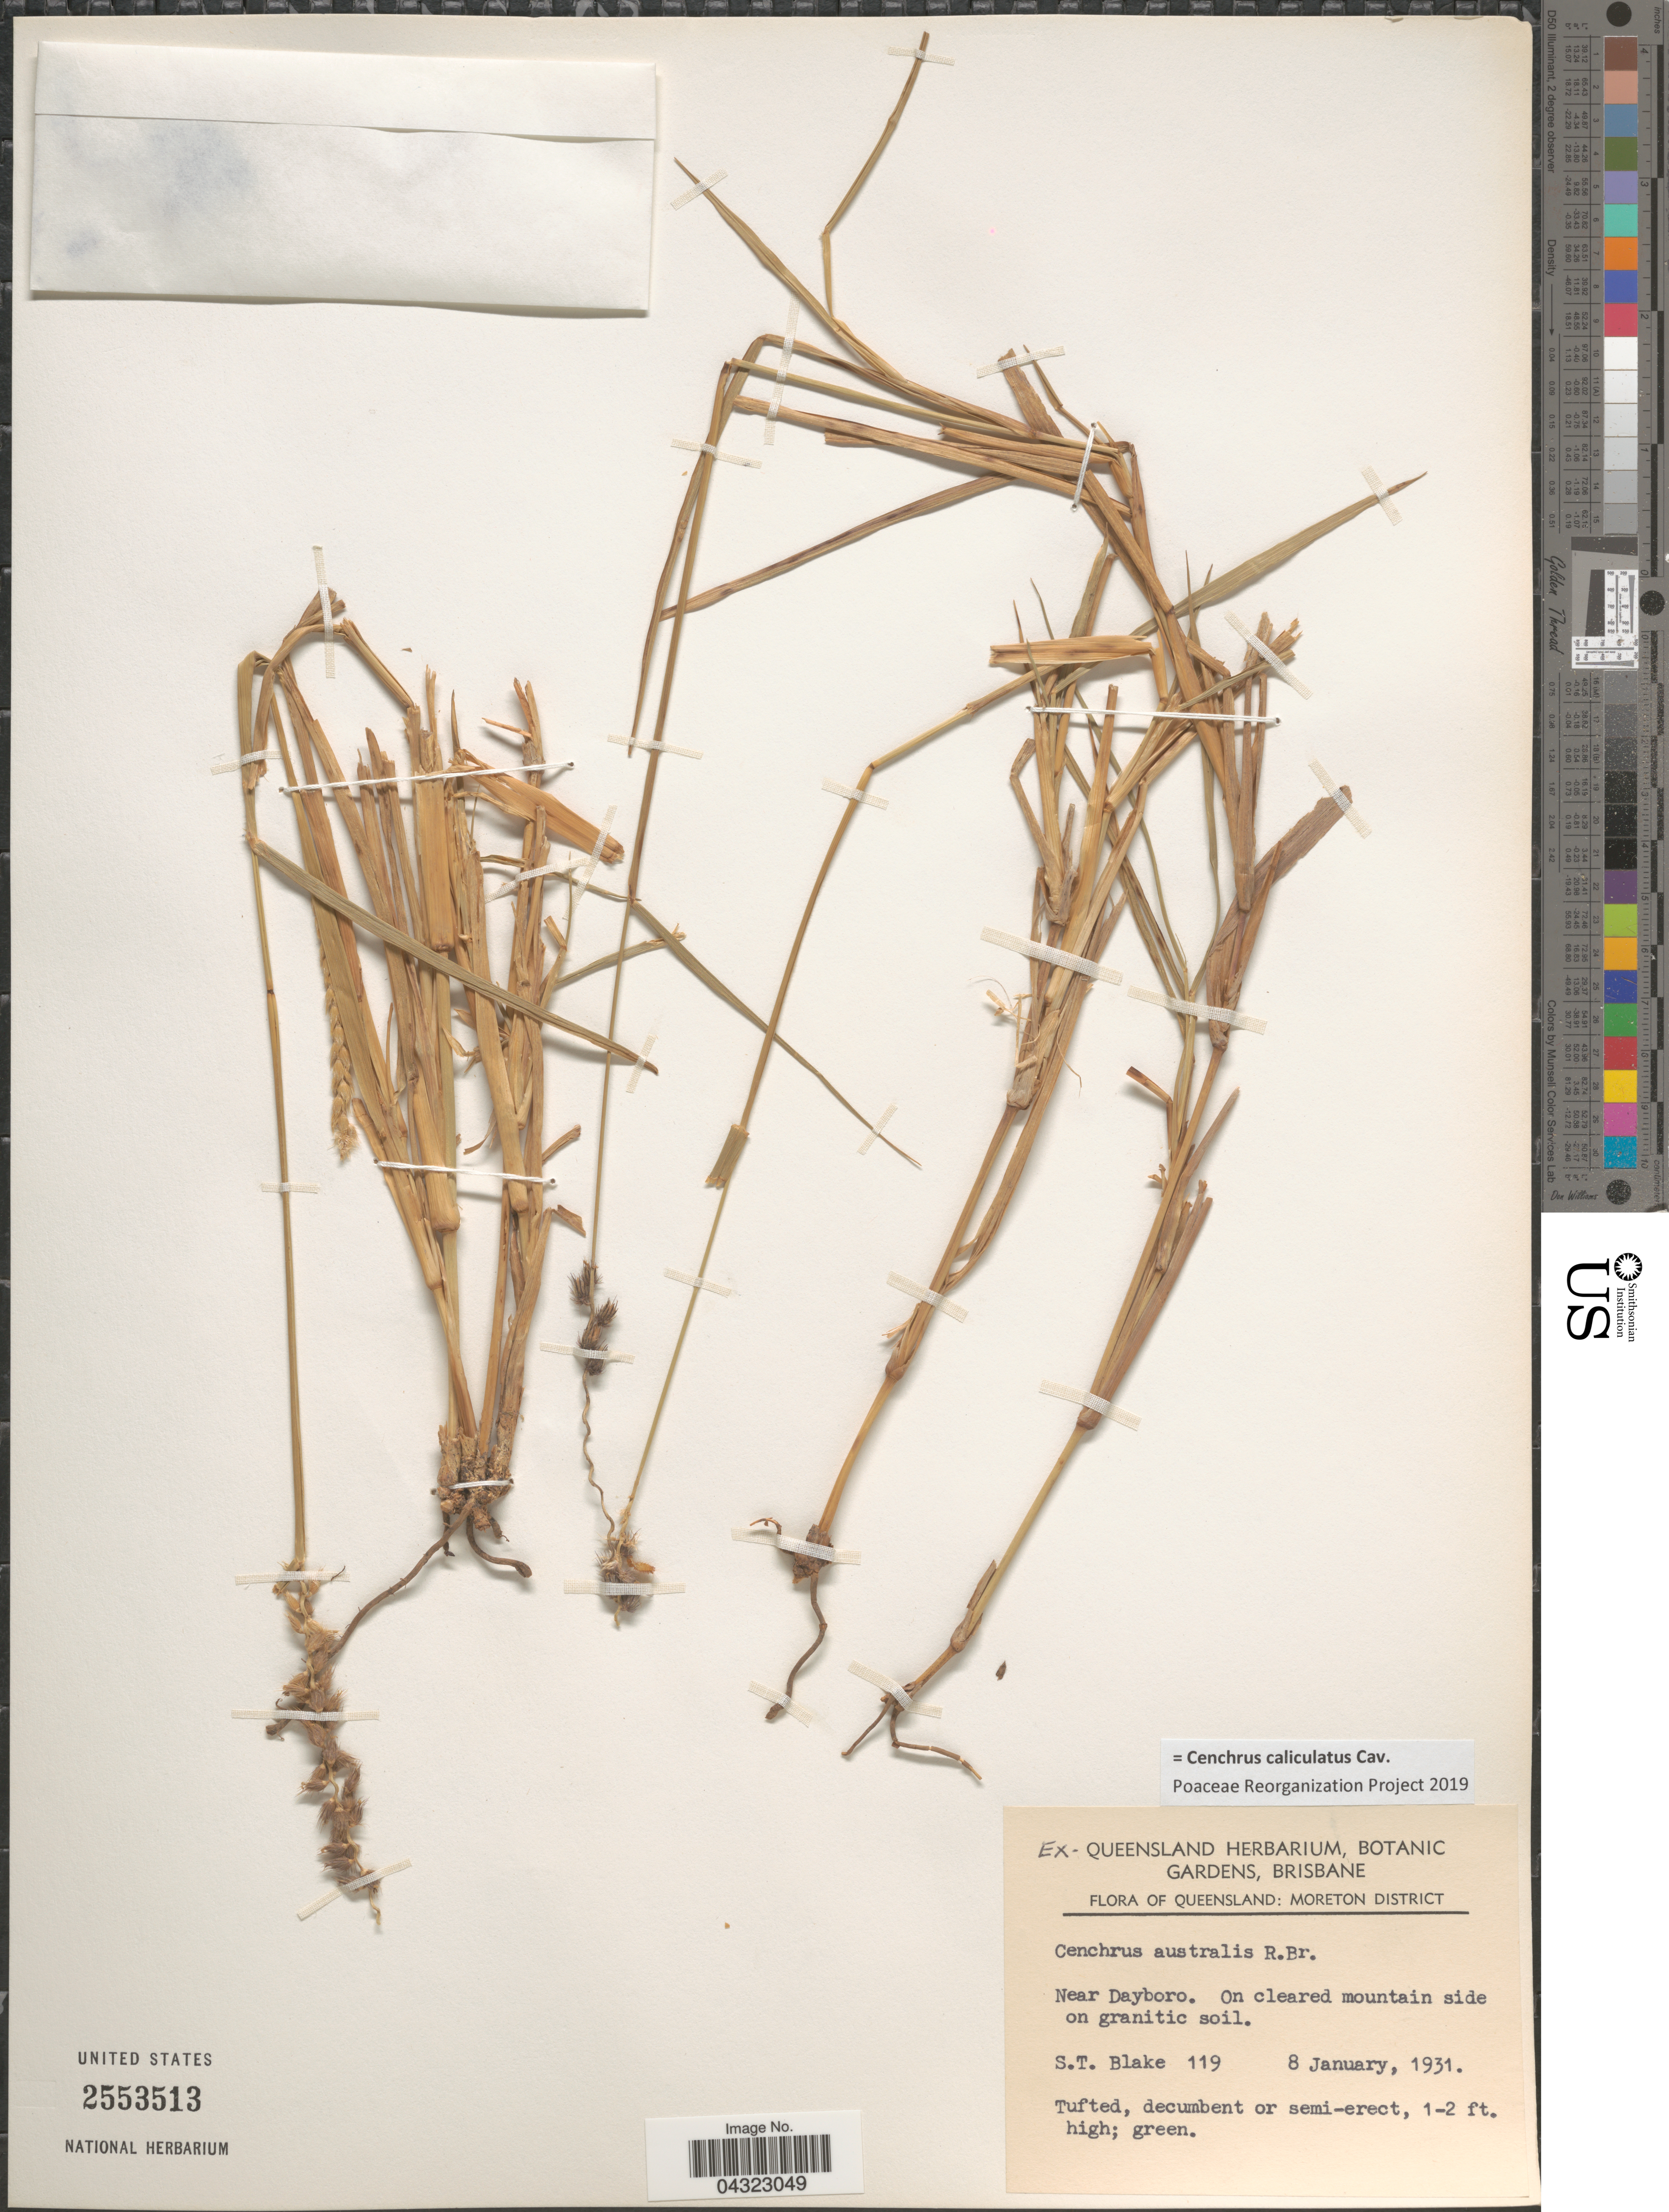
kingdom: Plantae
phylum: Tracheophyta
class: Liliopsida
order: Poales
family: Poaceae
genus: Cenchrus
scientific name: Cenchrus caliculatus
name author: Cav.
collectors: S. T. Blake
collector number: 119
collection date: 1931-01-08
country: Australia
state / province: Queensland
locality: Moreton District. Near Dayboro. On cleared mountain side on granitic soil.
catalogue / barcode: US 2553513